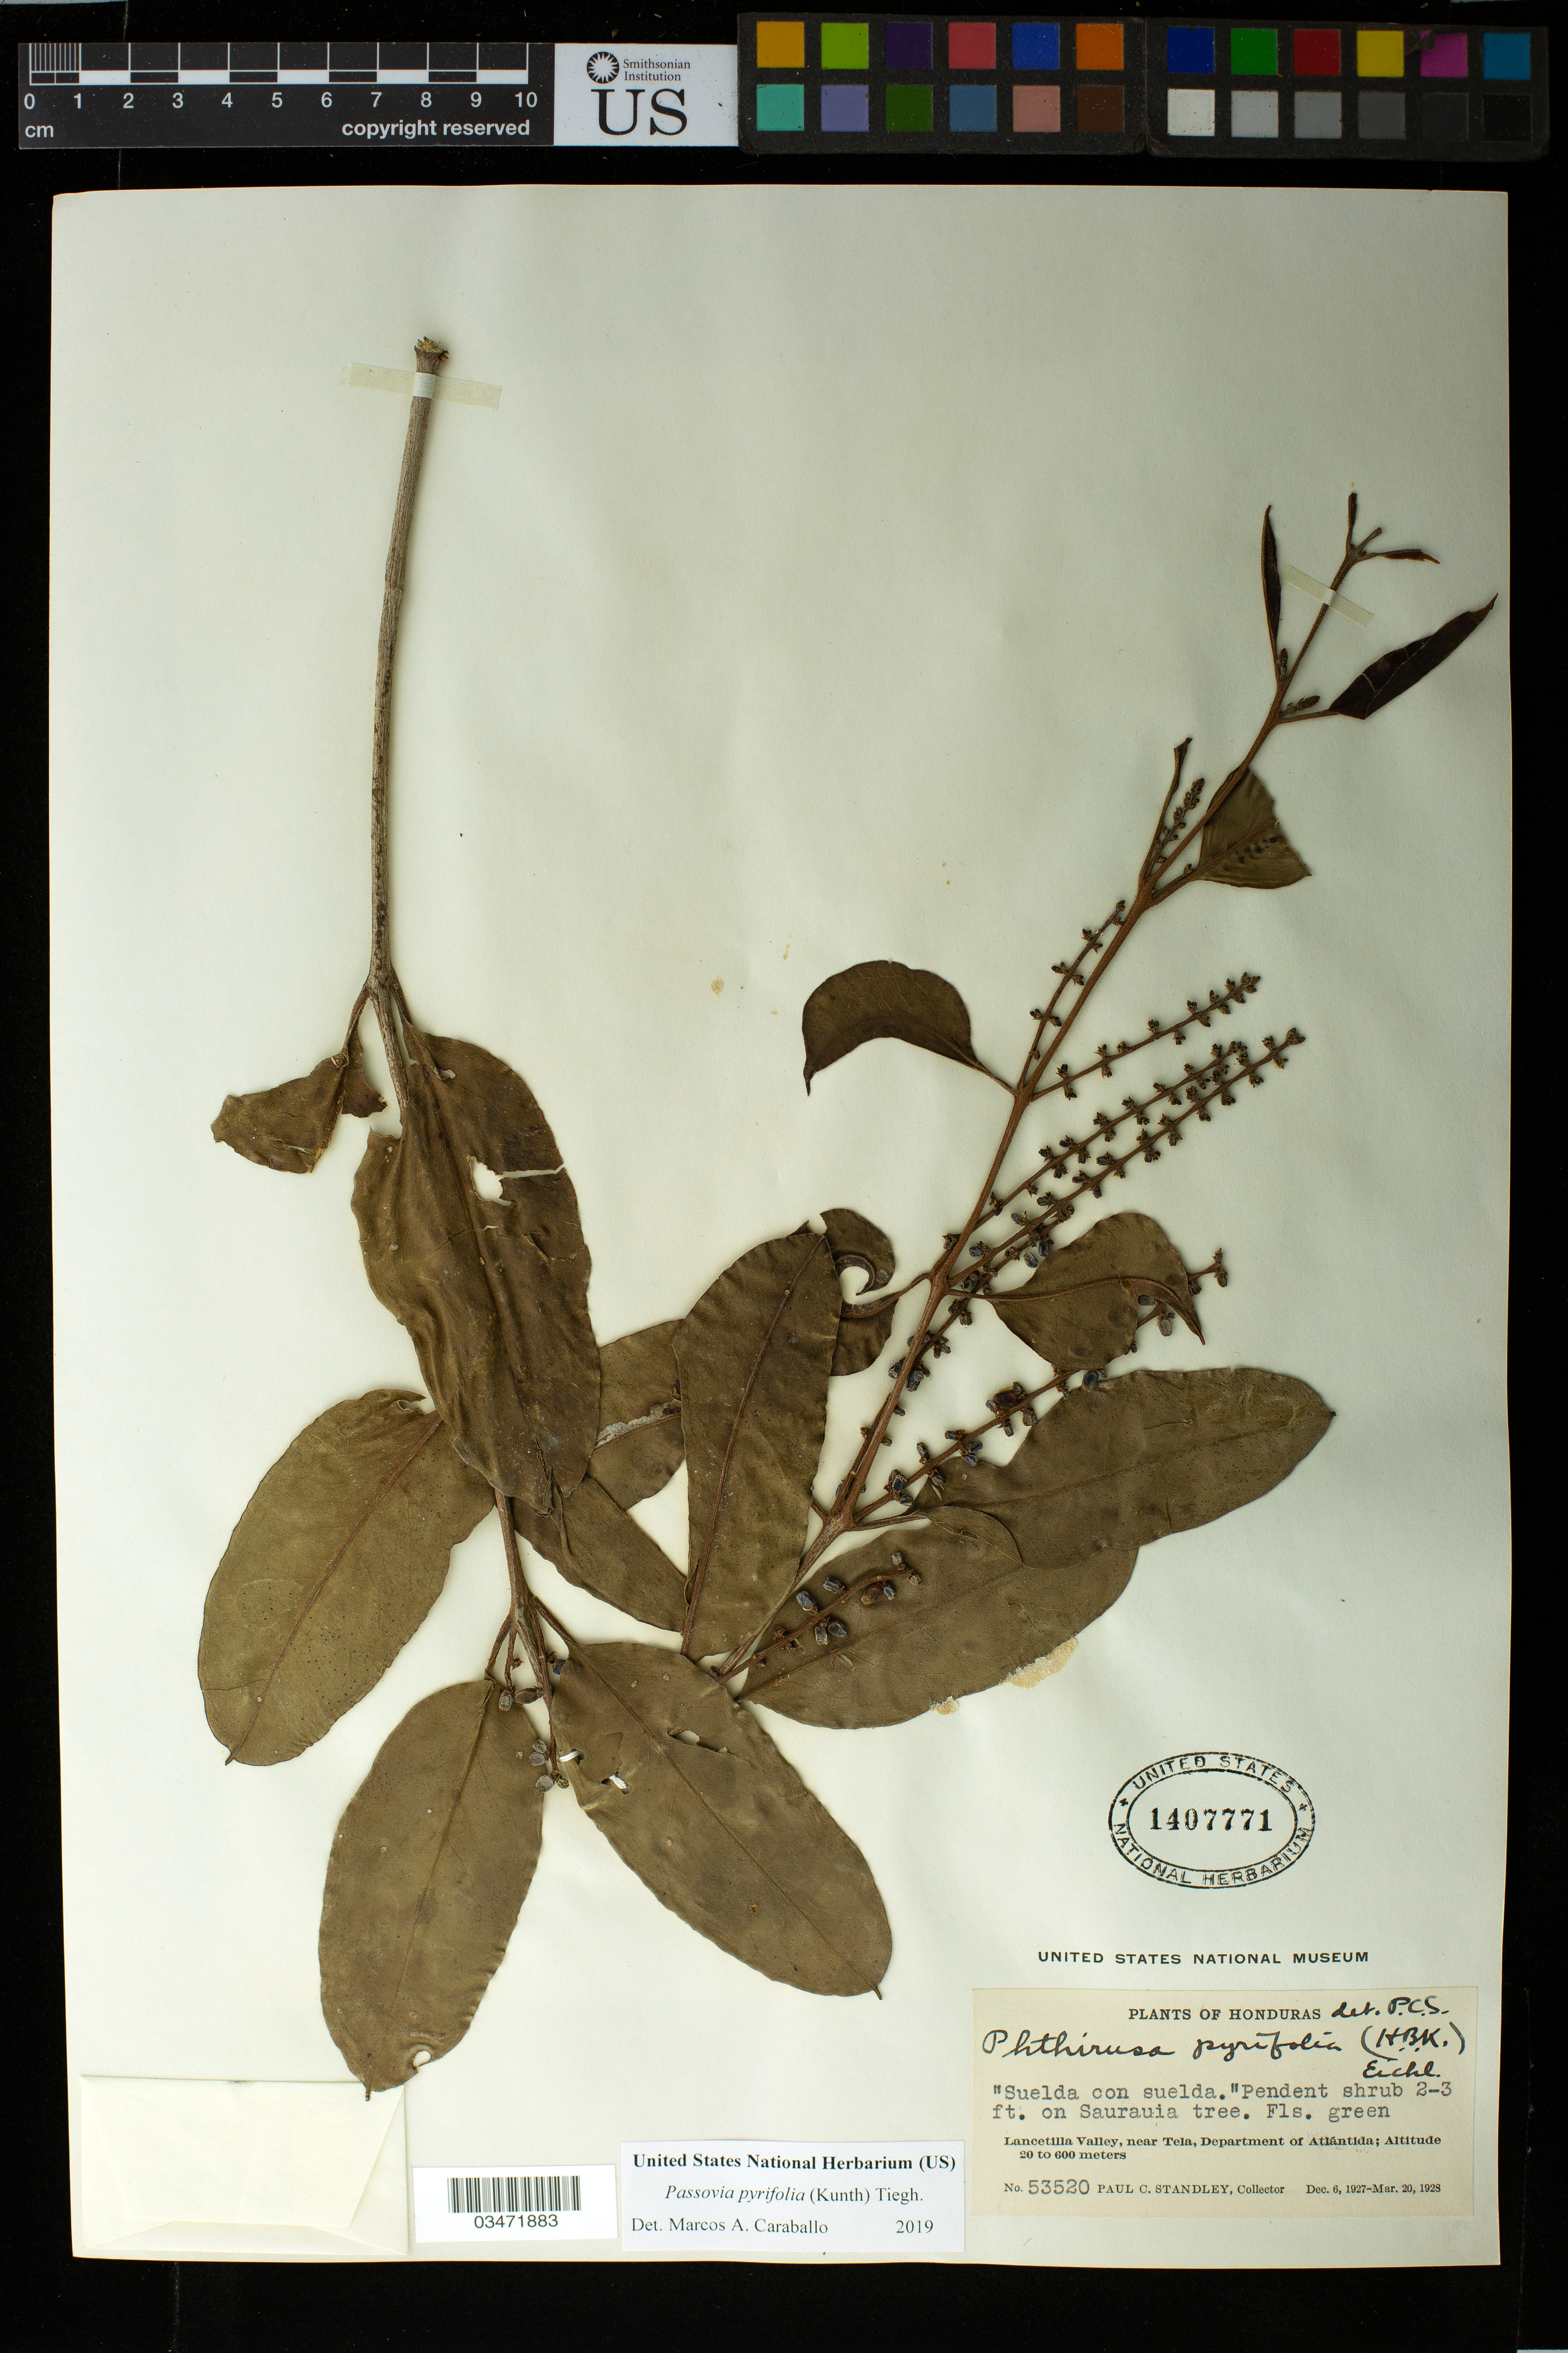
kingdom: Plantae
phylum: Tracheophyta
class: Magnoliopsida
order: Santalales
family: Loranthaceae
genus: Passovia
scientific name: Passovia pyrifolia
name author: (Kunth) Tiegh.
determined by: Caraballo-Ortiz, Marcos A., (MISS), University of Mississippi (UNITED STATES)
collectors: P. C. Standley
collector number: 53520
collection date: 1927-12-06/1928-03-20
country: Honduras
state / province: Atlántida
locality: Lancetilla Valley, near Tela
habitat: On Saurauia tree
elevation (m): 20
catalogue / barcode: US 1407771